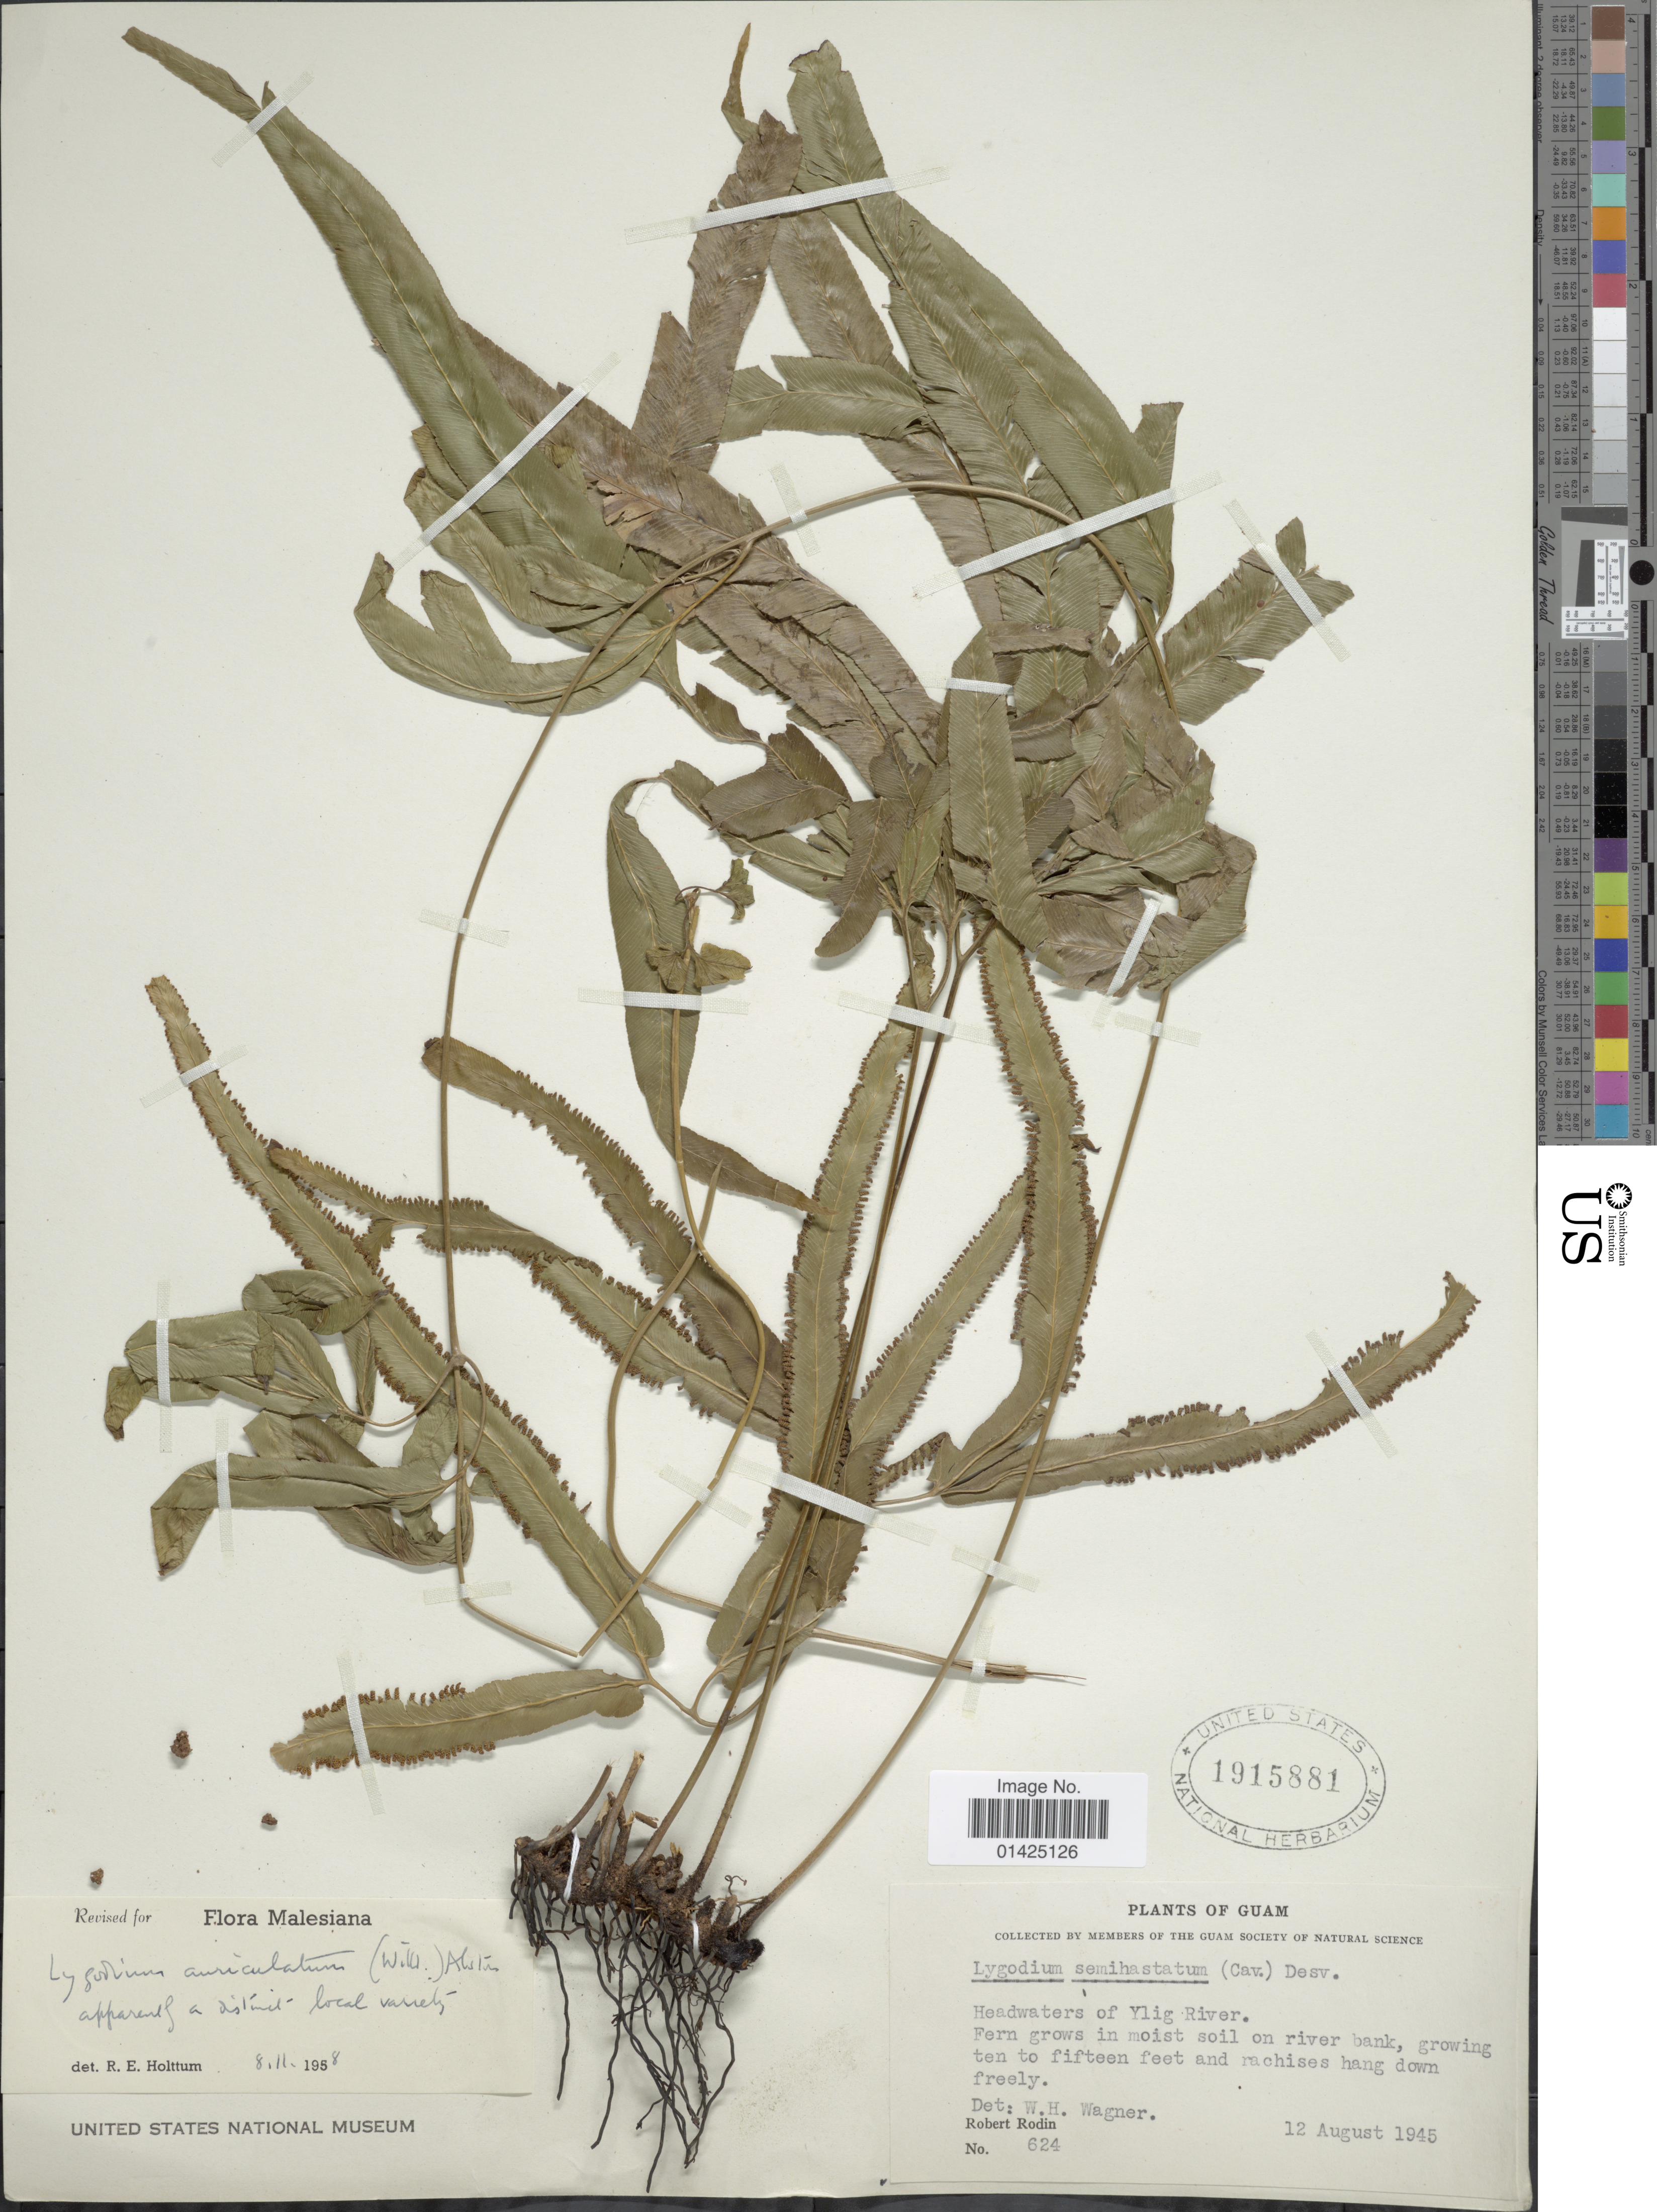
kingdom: Plantae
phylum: Tracheophyta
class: Polypodiopsida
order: Schizaeales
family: Lygodiaceae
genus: Lygodium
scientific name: Lygodium auriculatum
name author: (Willd.) Alston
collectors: R. Rodin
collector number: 624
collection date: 1945-08-12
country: Guam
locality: Headwaters of Ylig River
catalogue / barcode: US 1915881